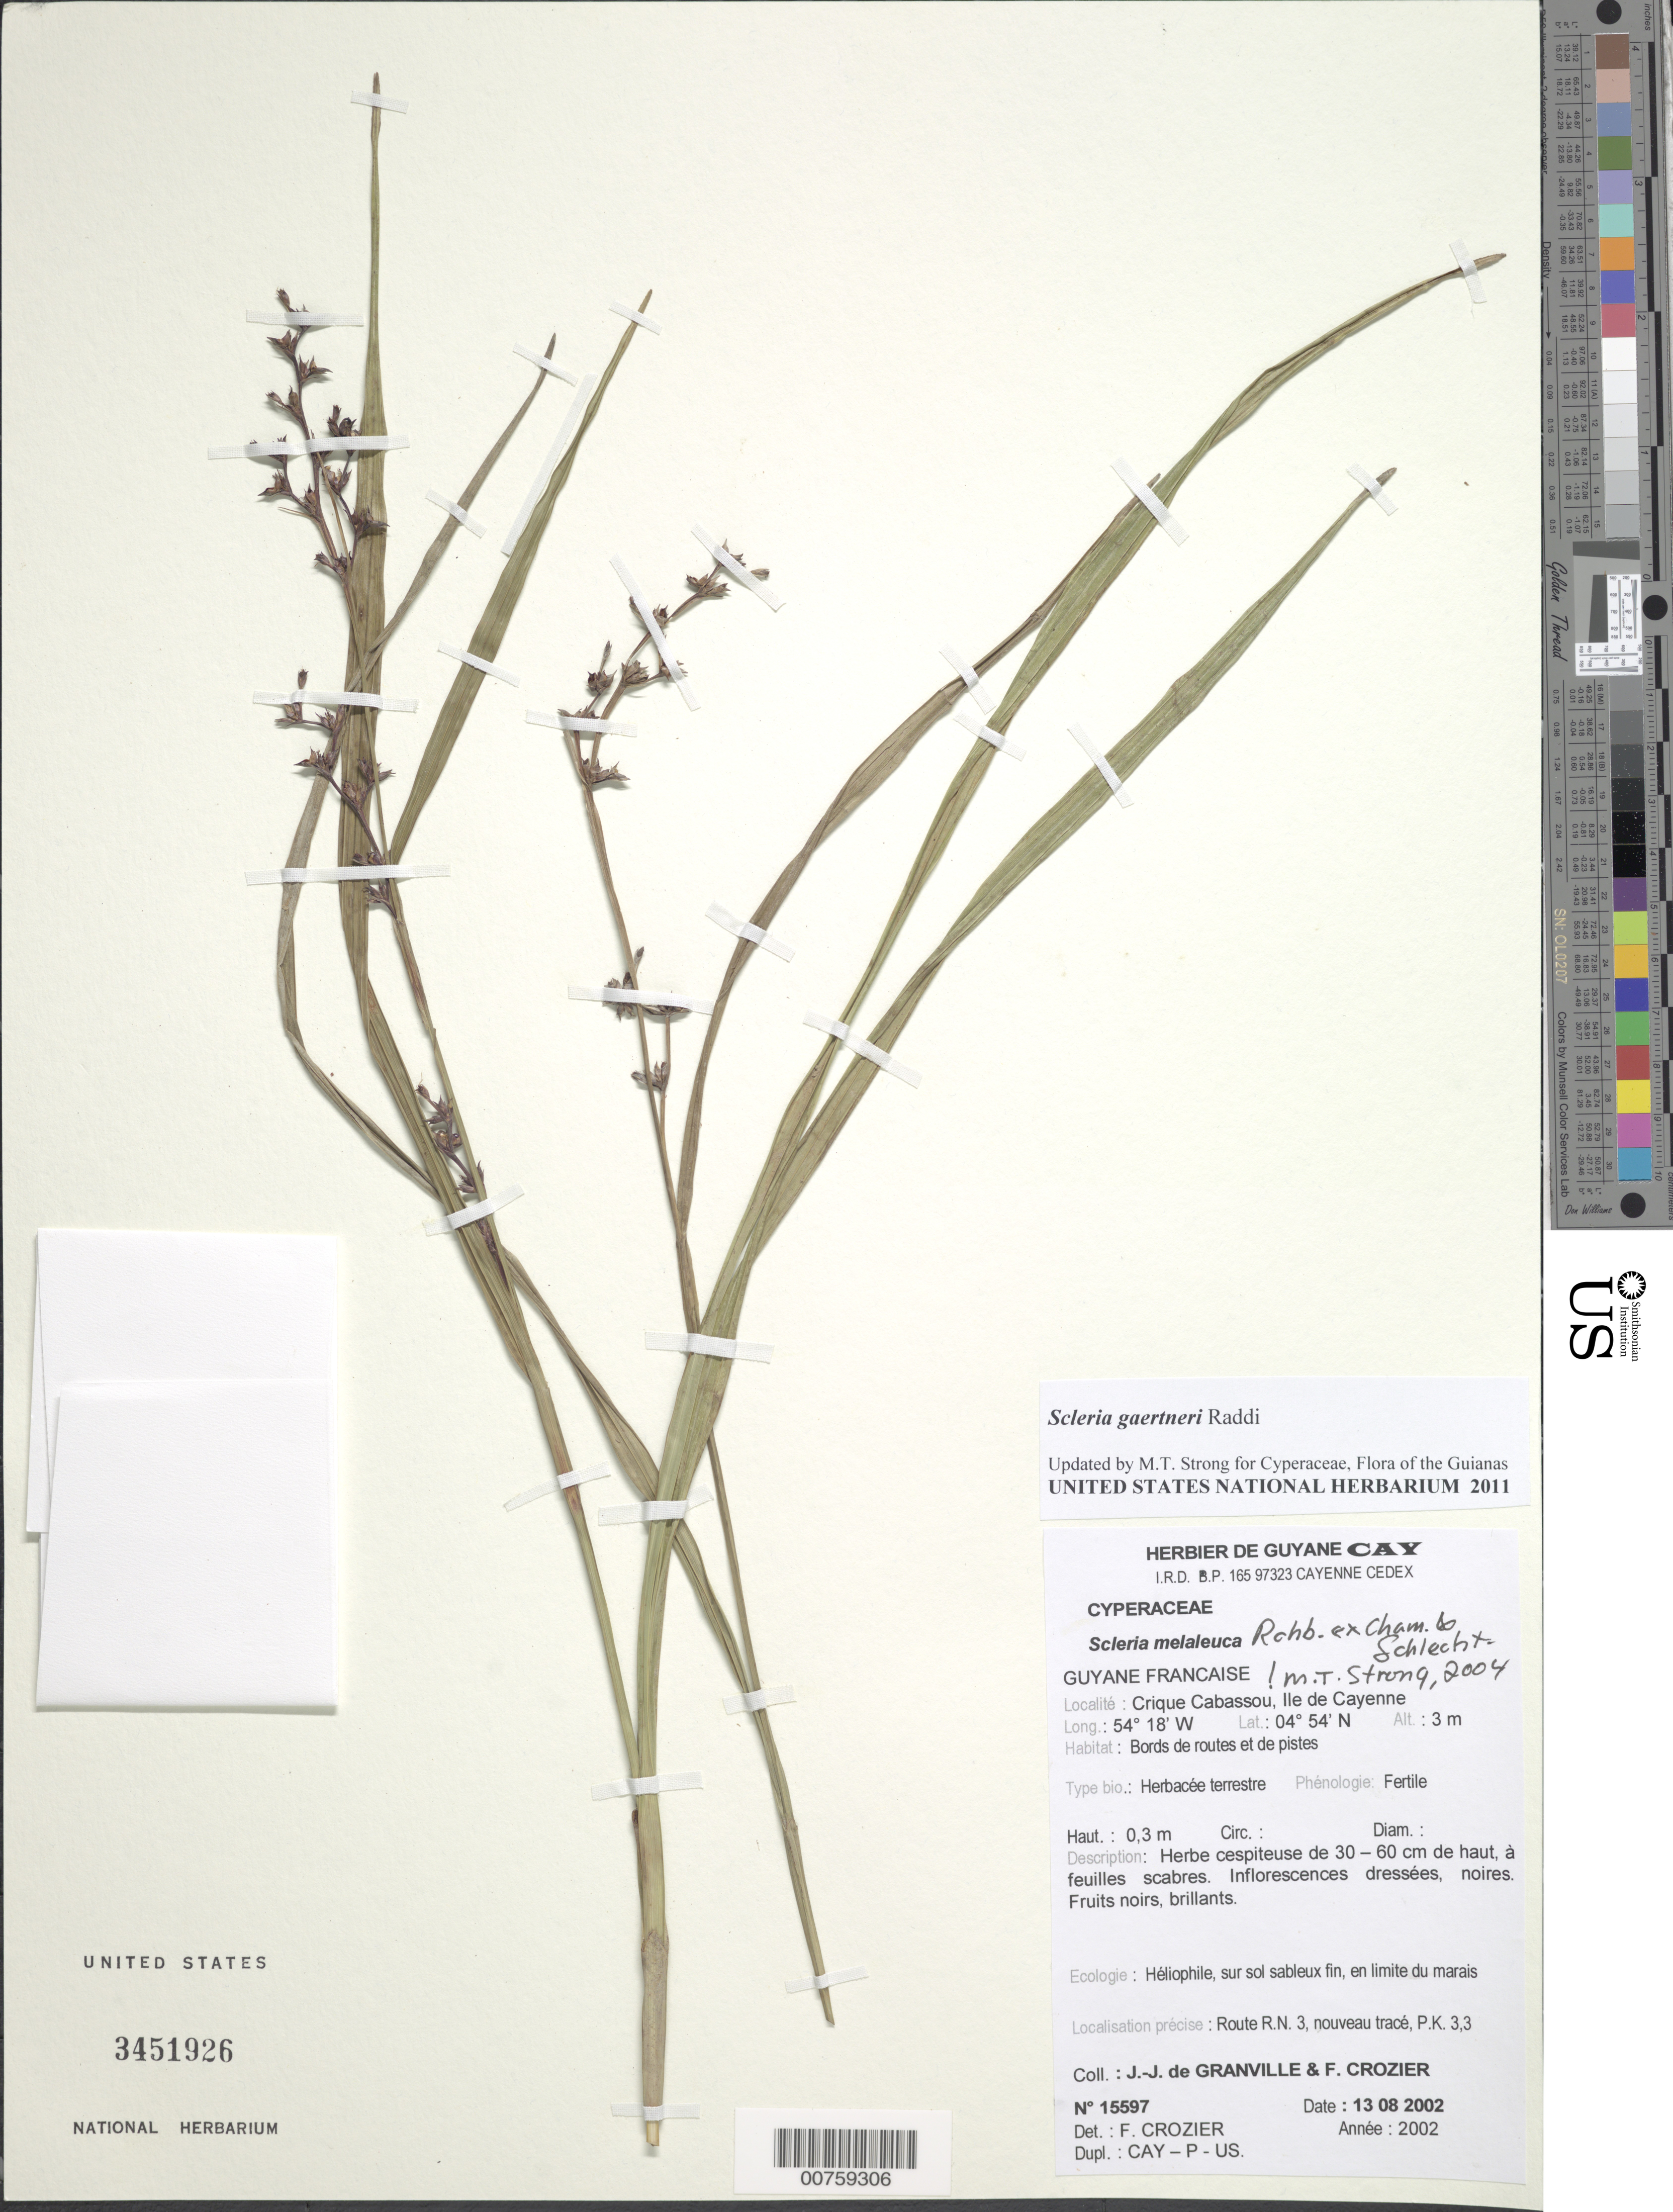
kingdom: Plantae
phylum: Tracheophyta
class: Liliopsida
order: Poales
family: Cyperaceae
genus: Scleria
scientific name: Scleria gaertneri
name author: Raddi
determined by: Strong, M. T., (US), Smithsonian Institution - National Museum of Natural History (UNITED STATES)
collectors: J.-J. de Granville & F. Crozier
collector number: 15597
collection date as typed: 13-Aug-02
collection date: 2002-08-13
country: French Guiana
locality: Crique Cabassou, Ile de Cayenne, Route R.N. 3, nouveau trace, PK 3.3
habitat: Bords de routes and de pistes; heliophile, sur sol sableux fin, en limite du marais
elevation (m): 2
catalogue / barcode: US 3451926